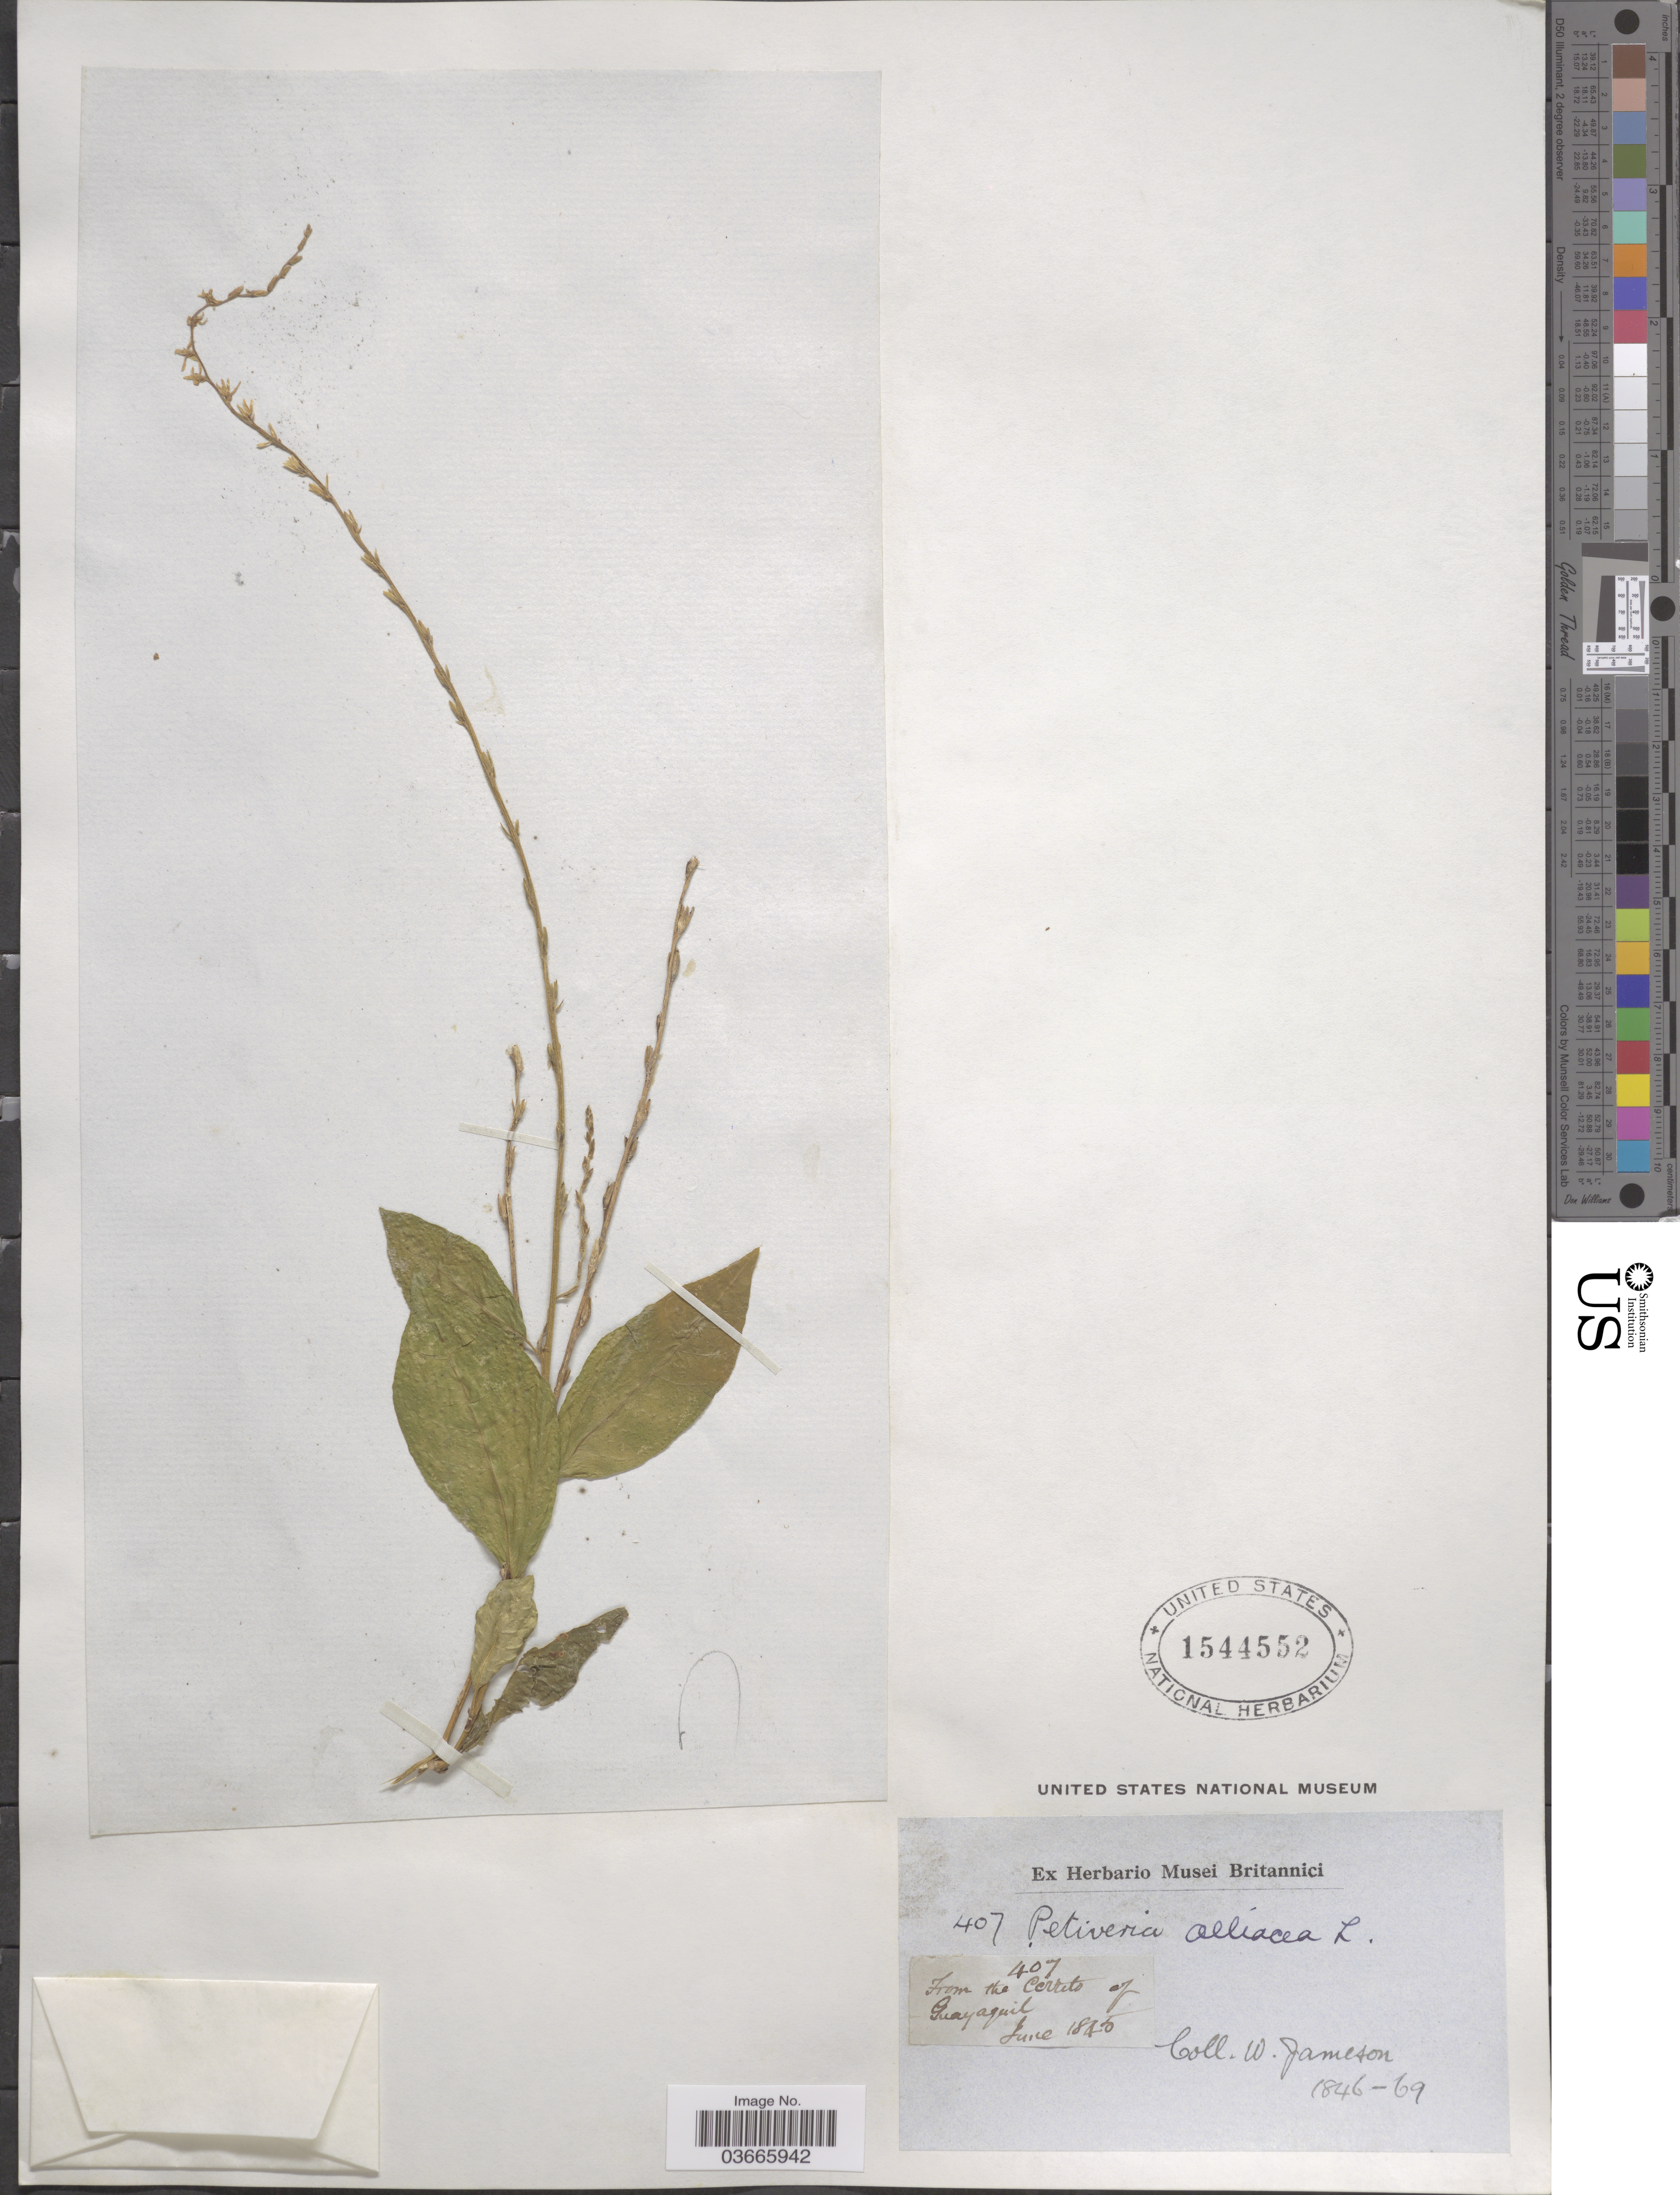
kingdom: Plantae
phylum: Tracheophyta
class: Magnoliopsida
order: Caryophyllales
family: Phytolaccaceae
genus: Petiveria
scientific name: Petiveria alliacea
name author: L.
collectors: W. Jameson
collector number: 407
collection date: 1845-06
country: Ecuador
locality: From the cerreto of Guayaquil.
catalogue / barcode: US 1544552